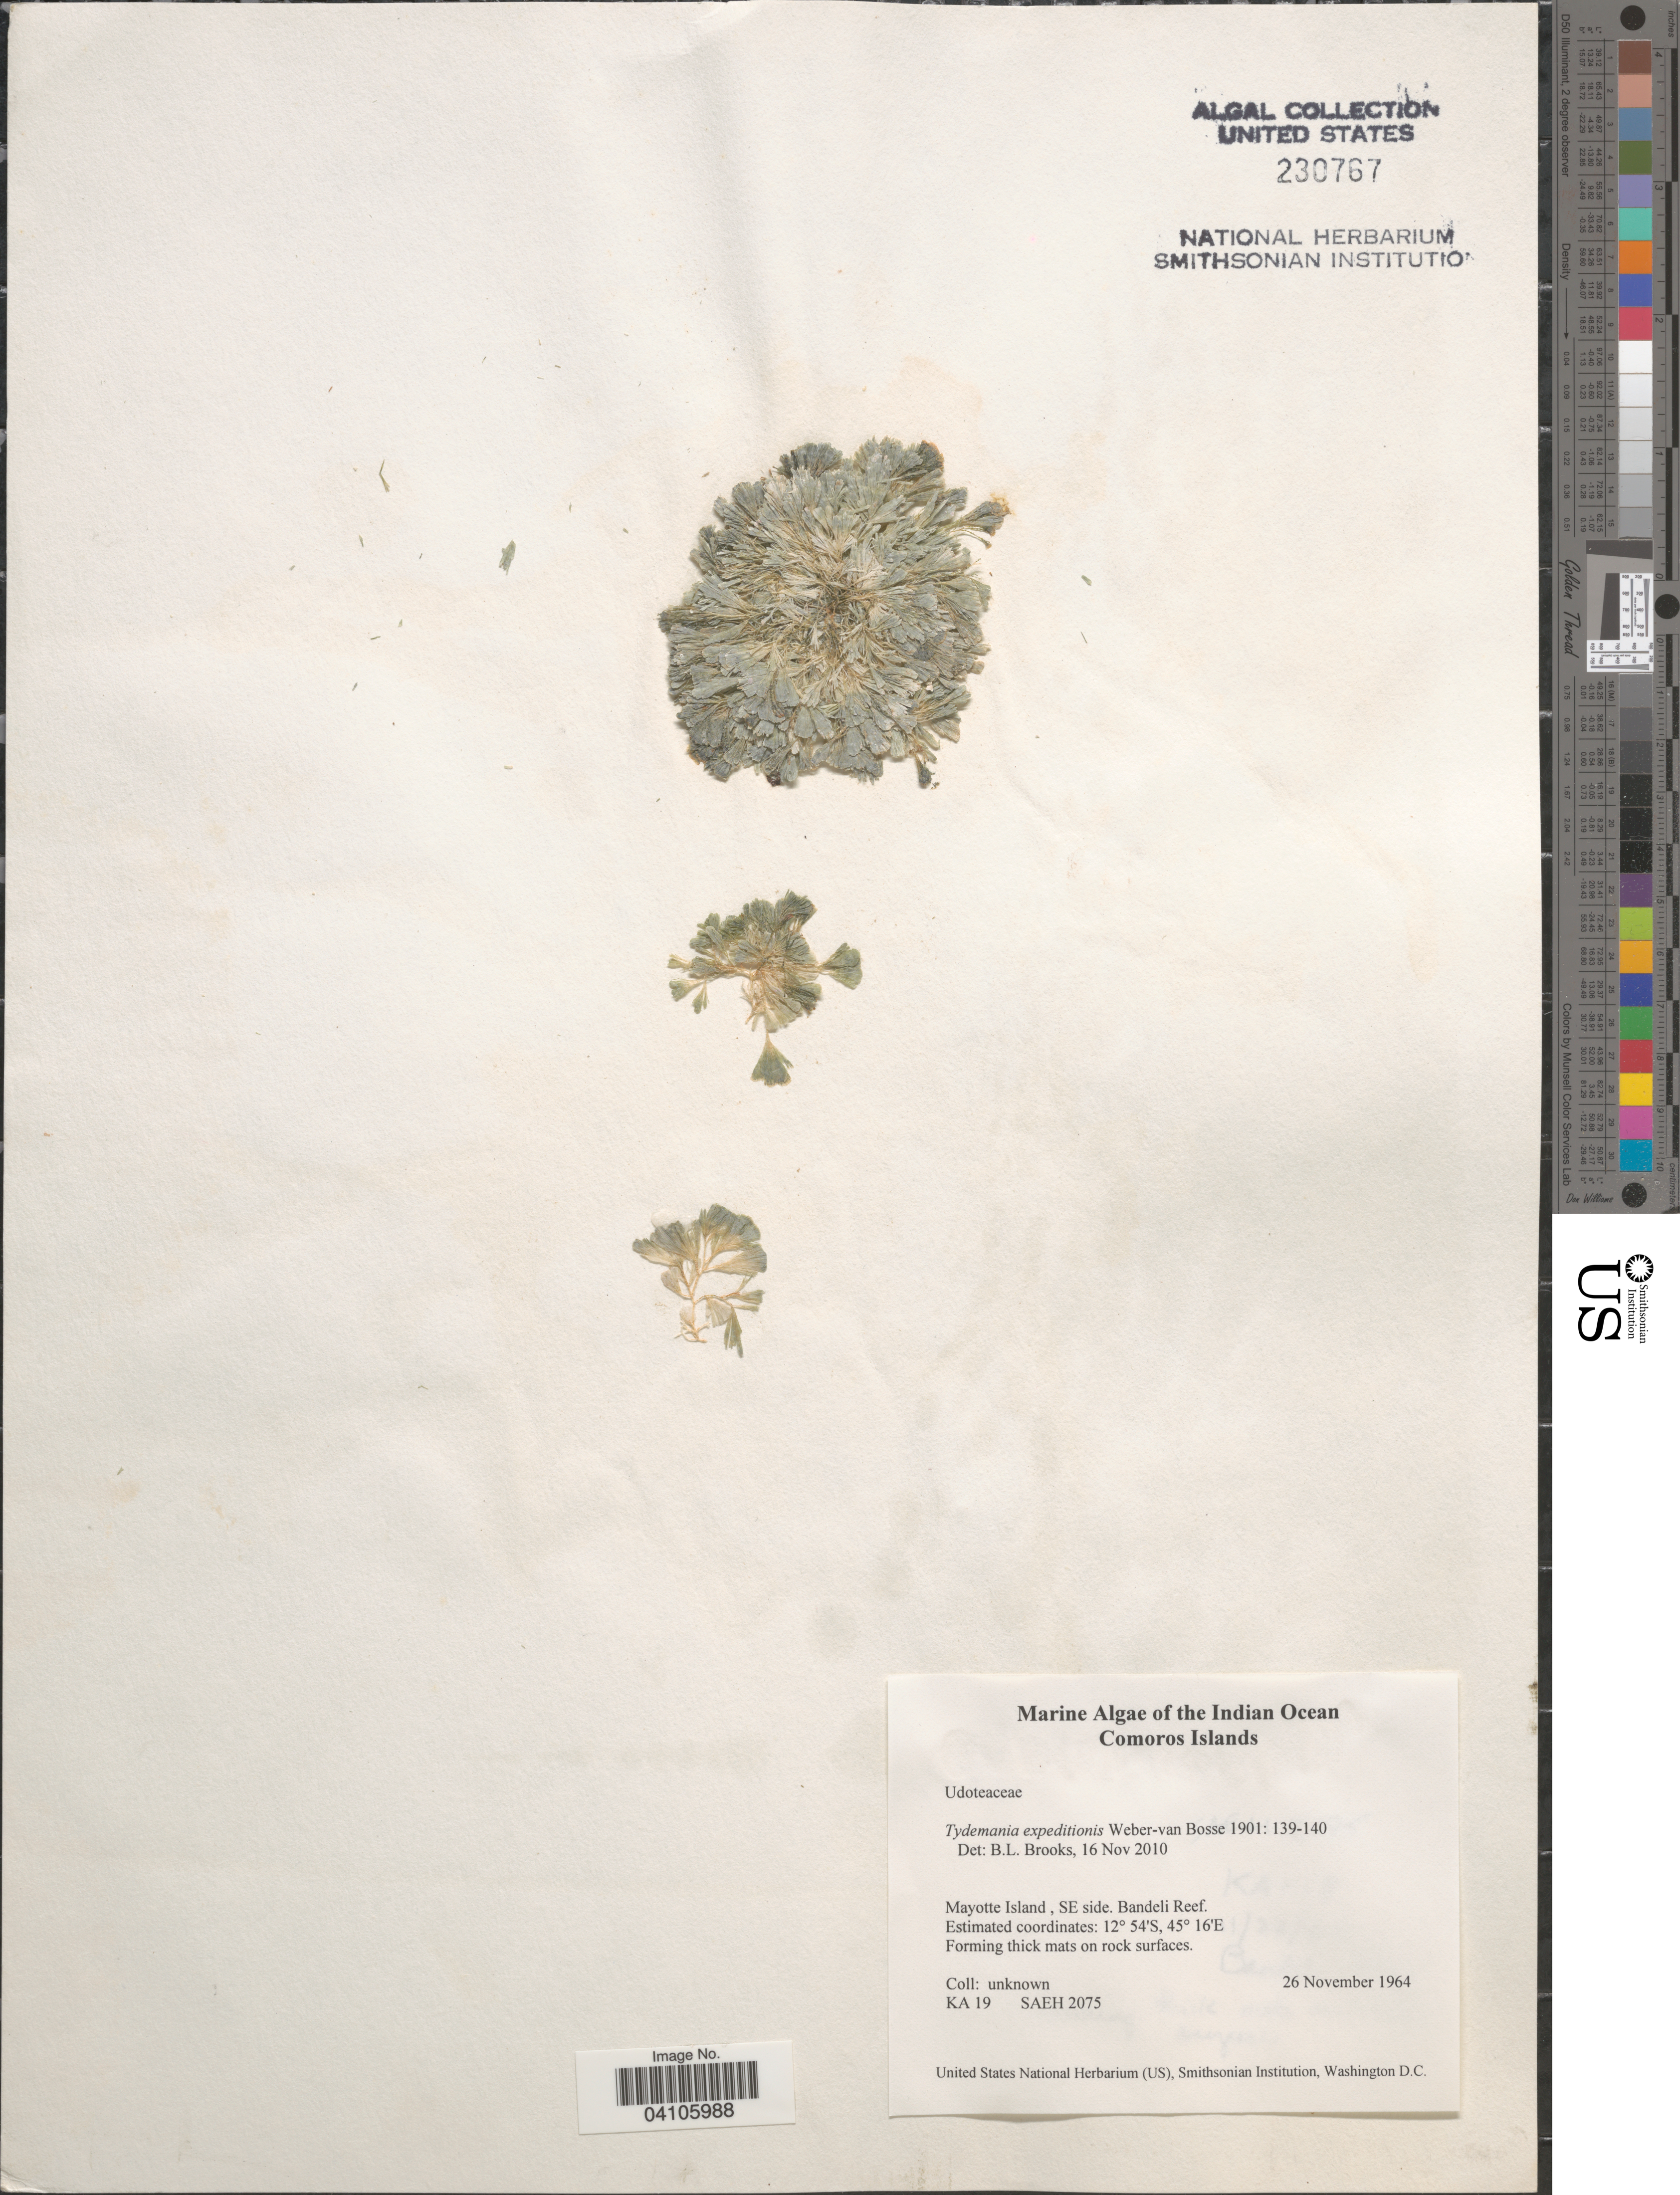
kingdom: Plantae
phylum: Chlorophyta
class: Ulvophyceae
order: Bryopsidales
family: Udoteaceae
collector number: KA19/SAEH2075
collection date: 1964-11-26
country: Comoros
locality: Indian Ocean. Mayotte Island, SE side. Bandeli Reef.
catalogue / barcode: US 230767